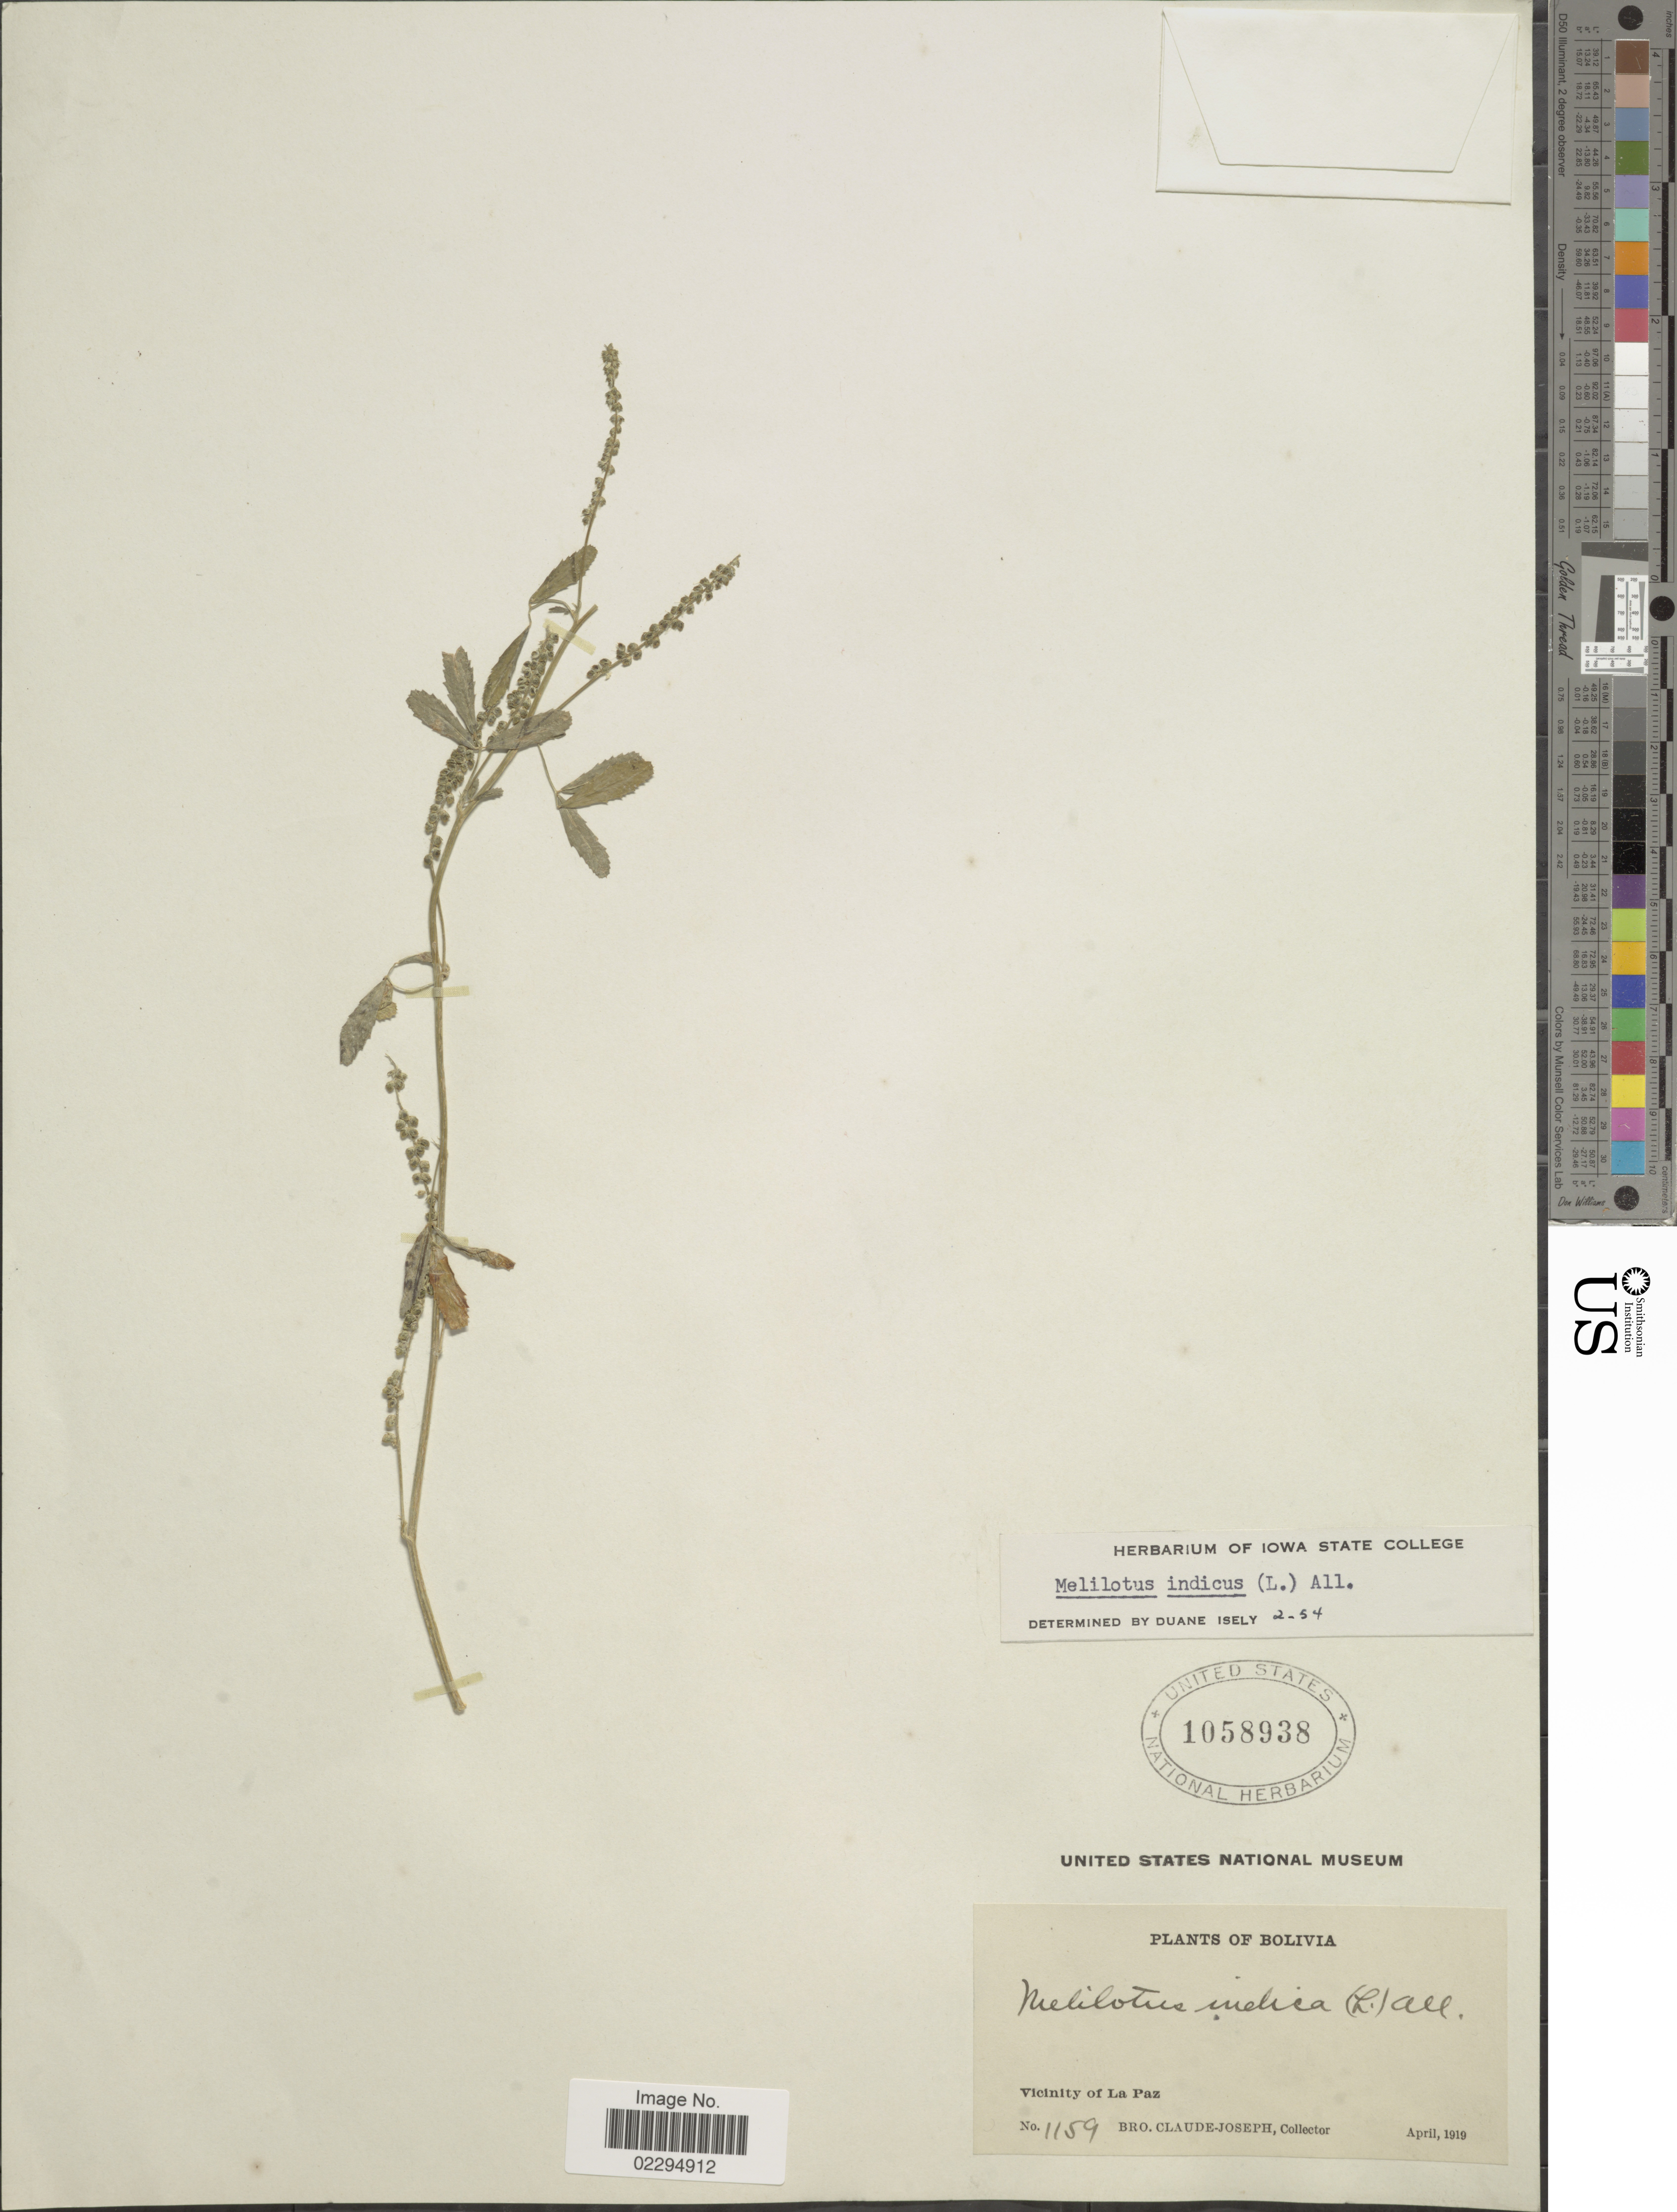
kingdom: Plantae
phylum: Tracheophyta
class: Magnoliopsida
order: Fabales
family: Fabaceae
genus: Melilotus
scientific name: Melilotus indicus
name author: (L.) All.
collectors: Bro. Claude-Joseph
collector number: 1159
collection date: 1919-04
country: Bolivia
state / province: La Paz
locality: Vicinity of La Paz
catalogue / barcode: US 1058938